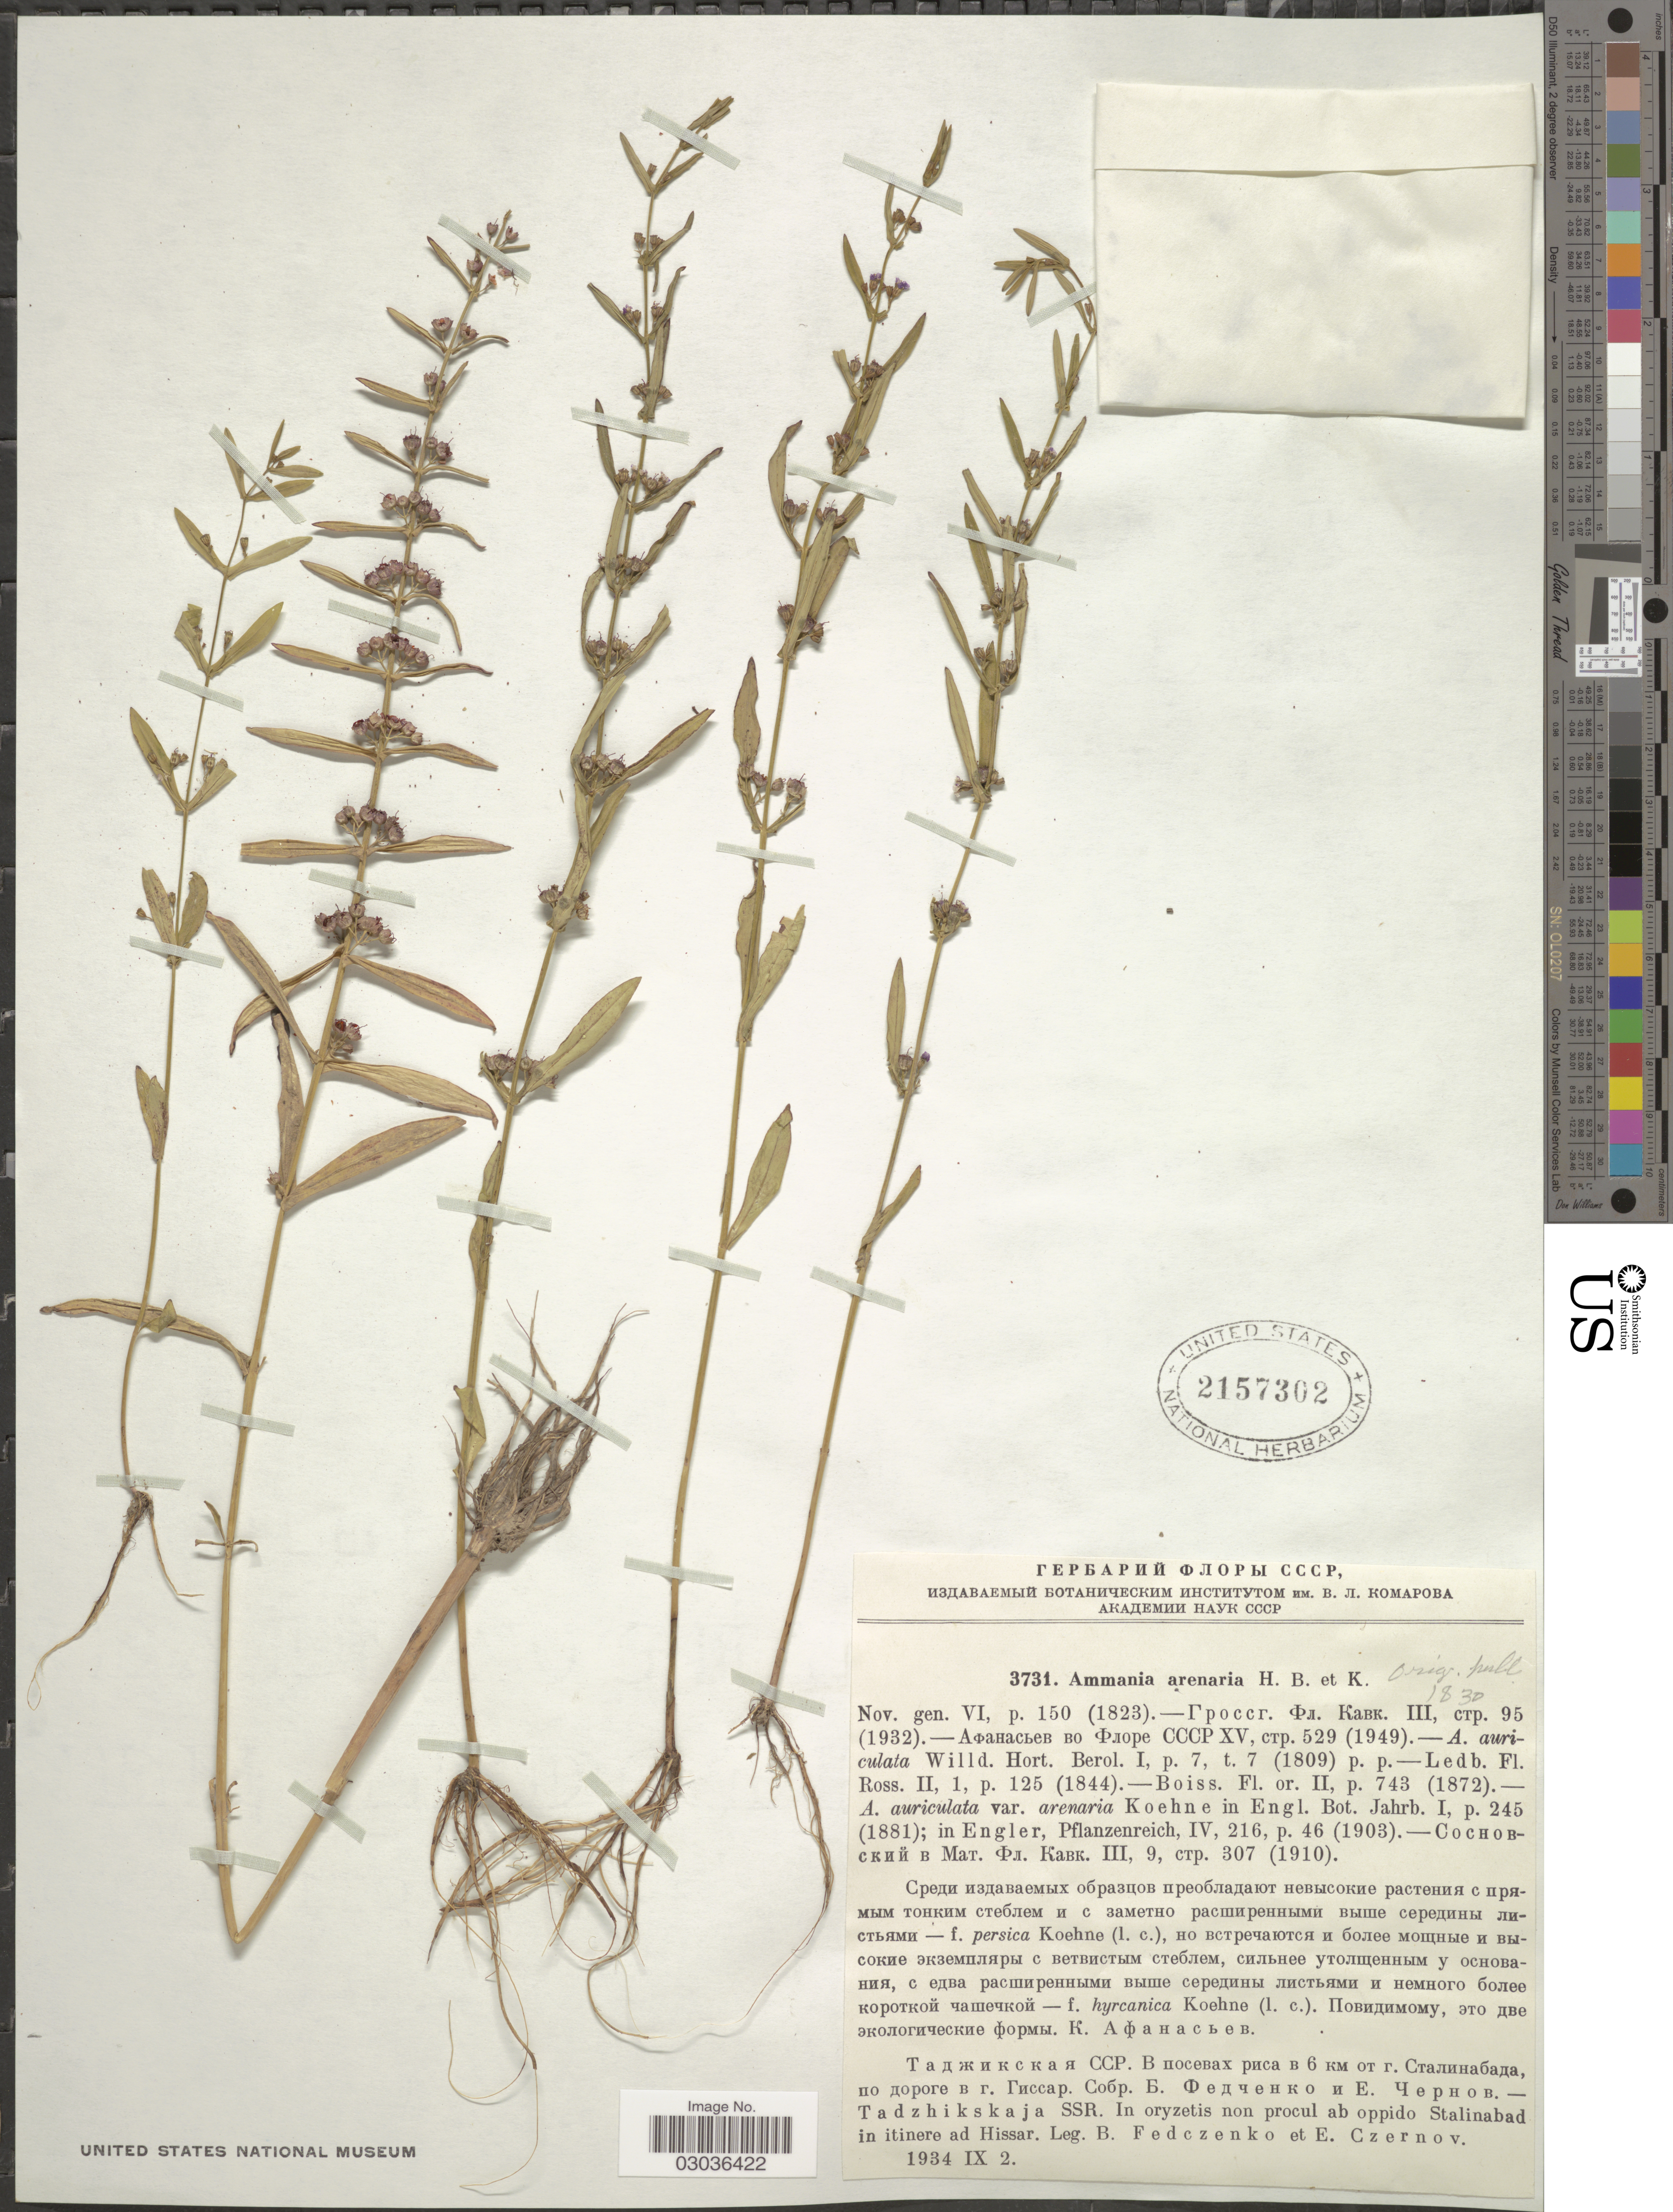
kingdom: Plantae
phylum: Tracheophyta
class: Magnoliopsida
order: Myrtales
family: Lythraceae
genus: Ammannia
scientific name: Ammannia auriculata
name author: Willd.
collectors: B. Fedchenko & E. Czernov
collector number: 3731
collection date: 1934-09-02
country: Tajikistan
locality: Tadzhikskaja SSR. In oryzetis no procul ab oppido Stalinabad in itinere ad Hissar.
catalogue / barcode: US 2157302